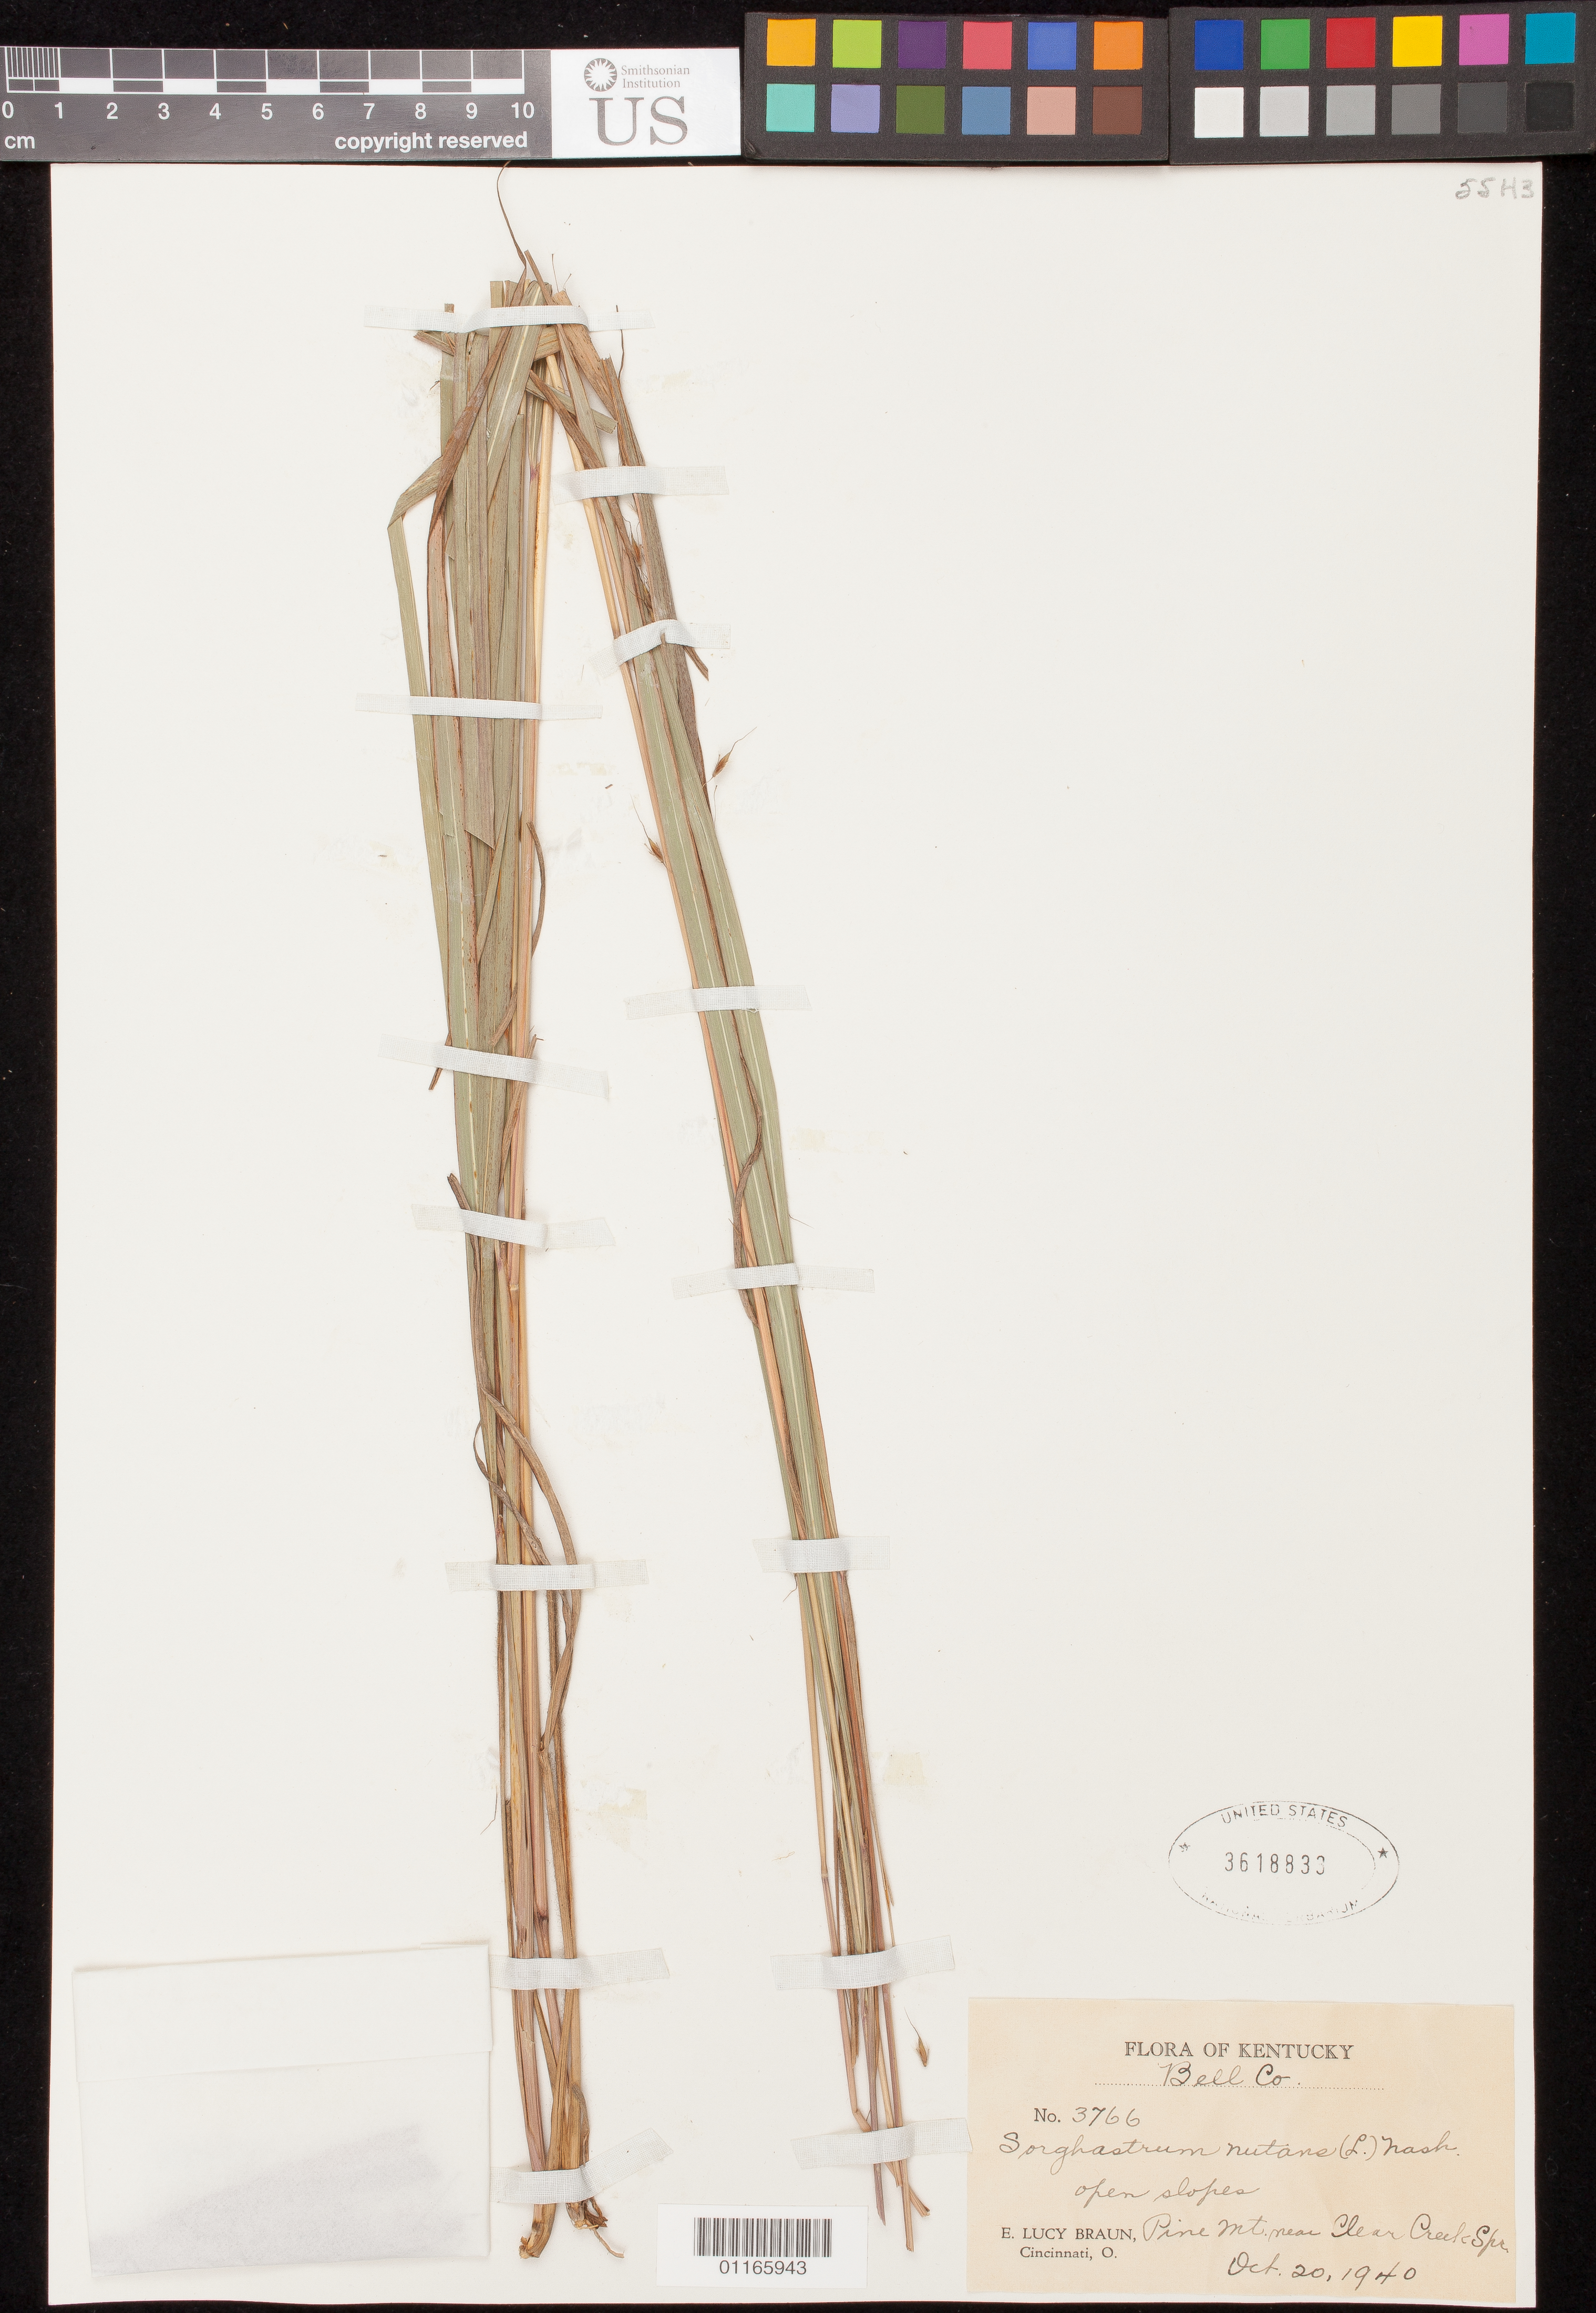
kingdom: Plantae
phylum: Tracheophyta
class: Liliopsida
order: Poales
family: Poaceae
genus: Sorghastrum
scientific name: Sorghastrum nutans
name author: (L.) Nash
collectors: E. L. Braun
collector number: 3766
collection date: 1940-10-20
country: United States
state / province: Kentucky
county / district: Bell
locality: Pine Mt. near Clear Creek Spr.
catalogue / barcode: US 3618833